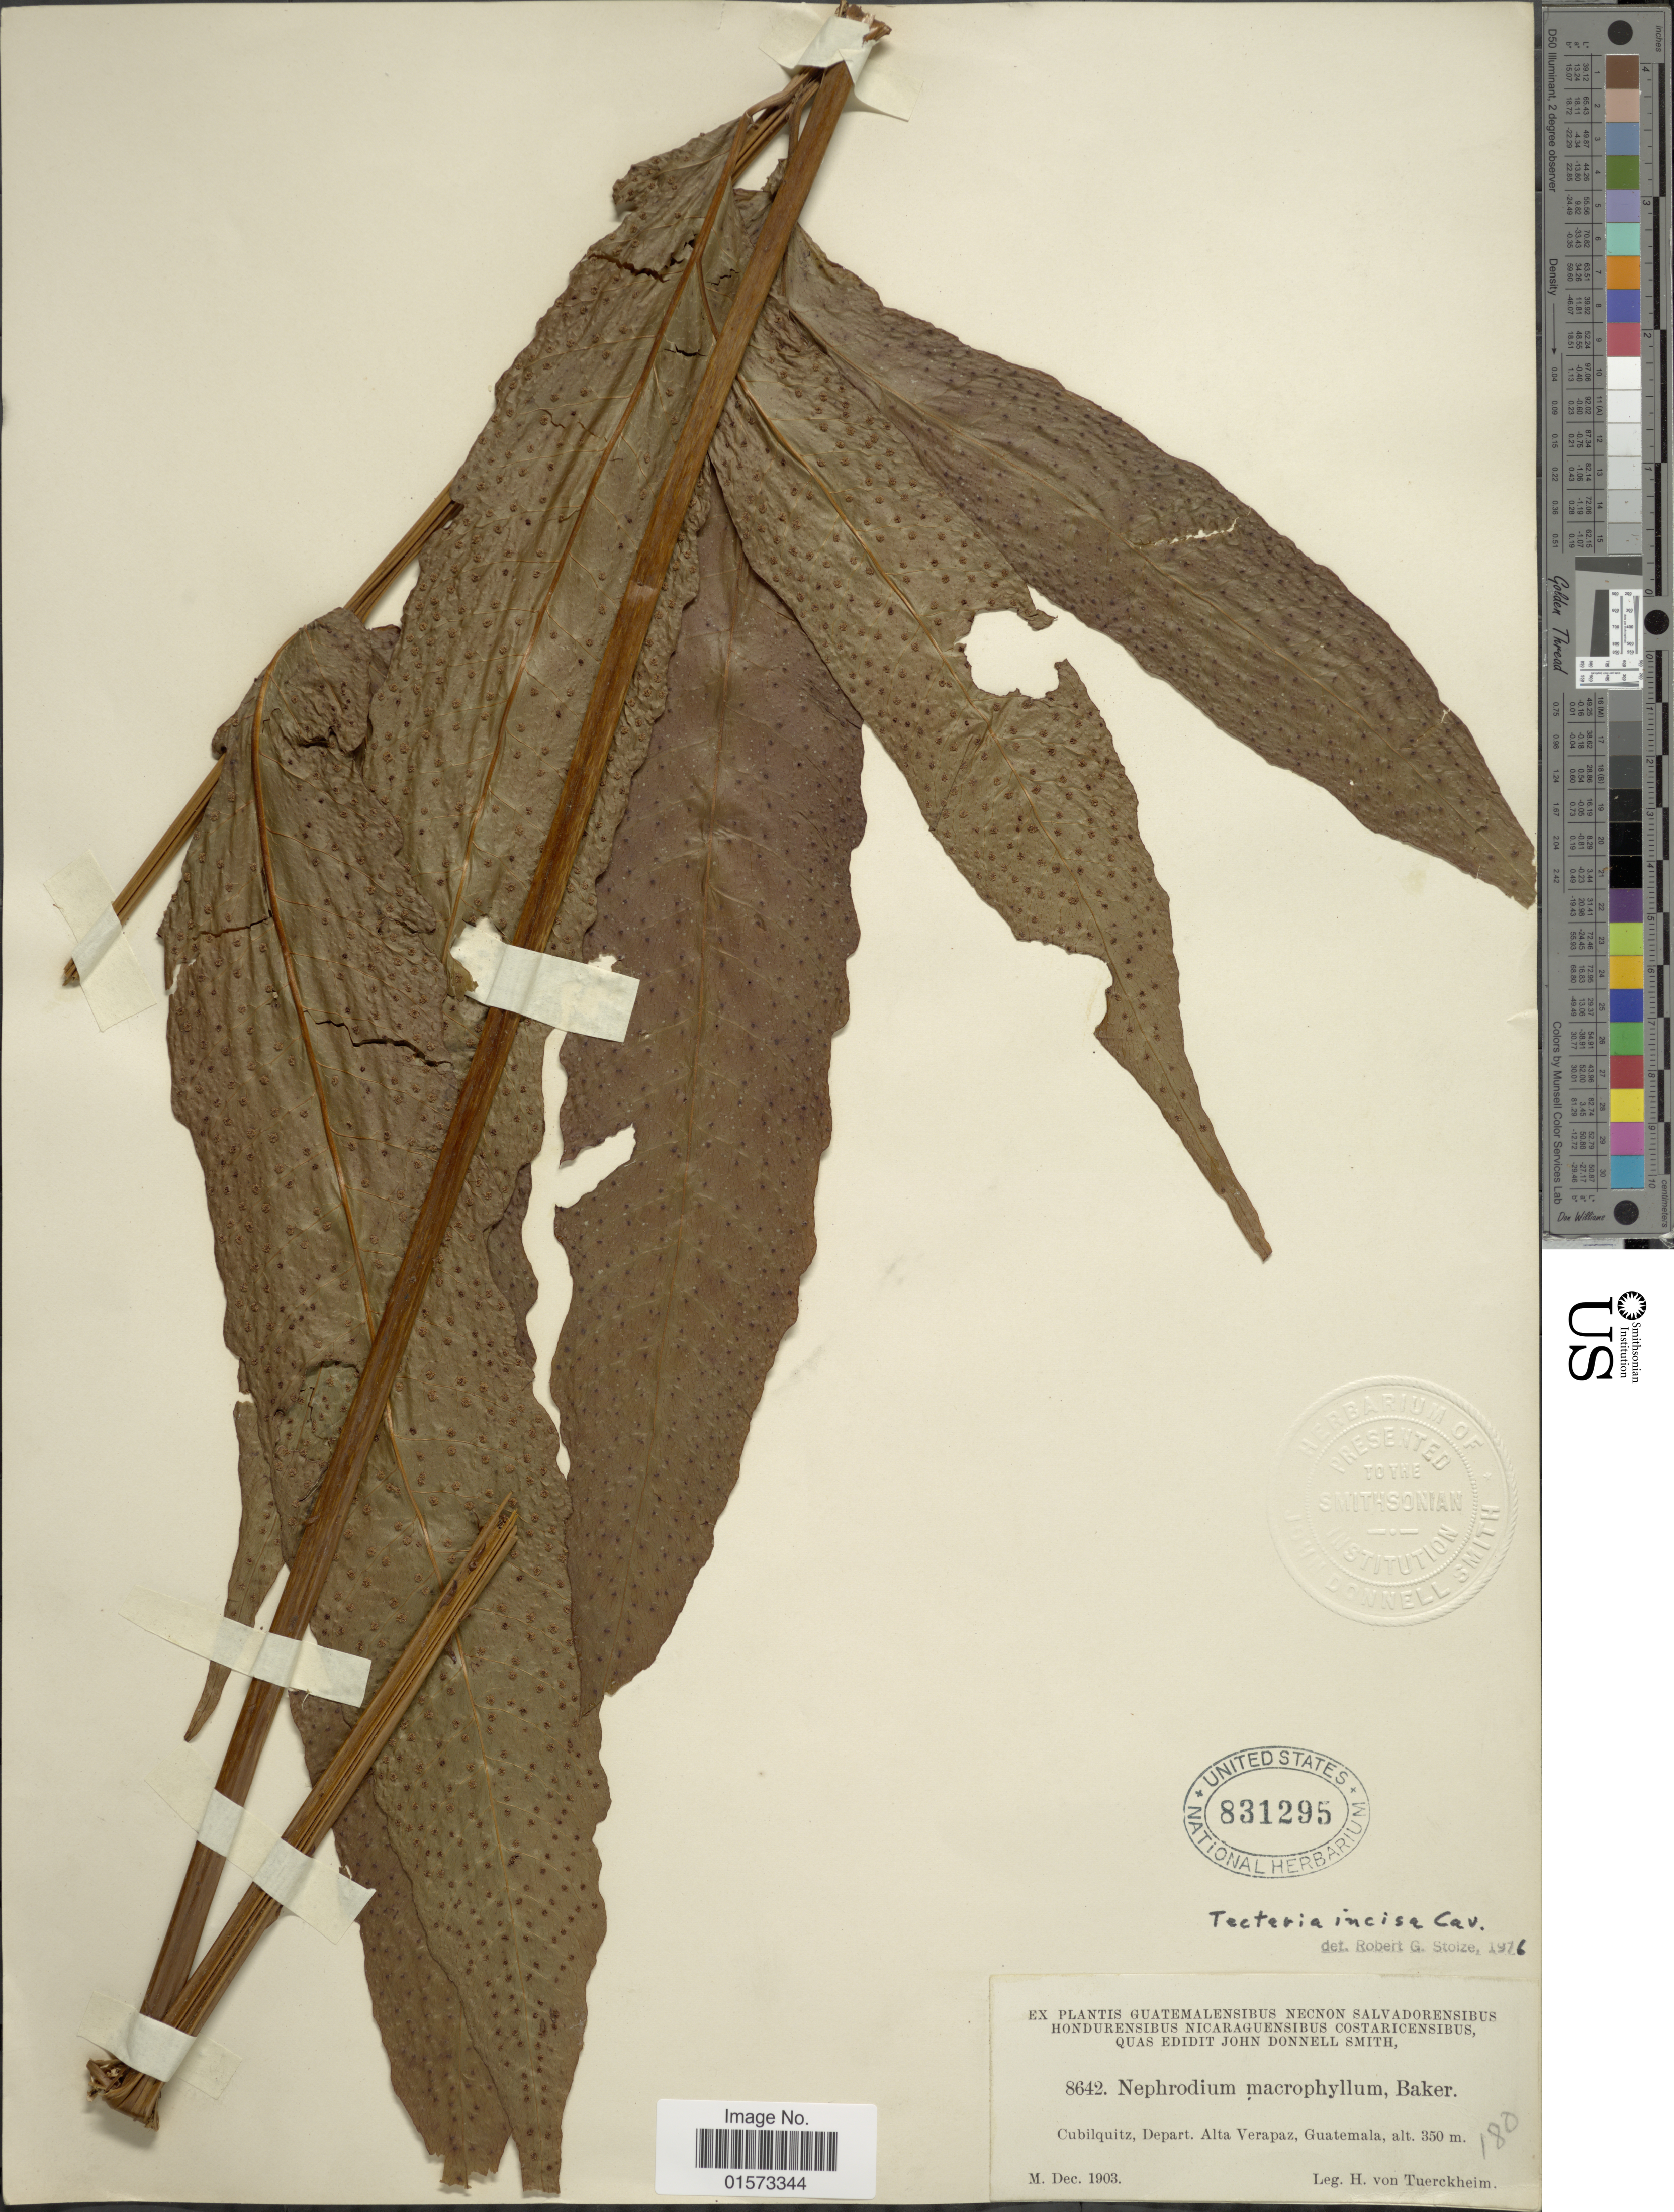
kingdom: Plantae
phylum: Tracheophyta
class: Polypodiopsida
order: Polypodiales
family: Tectariaceae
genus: Tectaria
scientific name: Tectaria incisa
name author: Cav.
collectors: H. von Türckheim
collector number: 8642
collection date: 1903-12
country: Guatemala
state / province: Alta Verapaz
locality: Cubilquitz, Depart. Alta Verapaz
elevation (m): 350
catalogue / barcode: US 831295